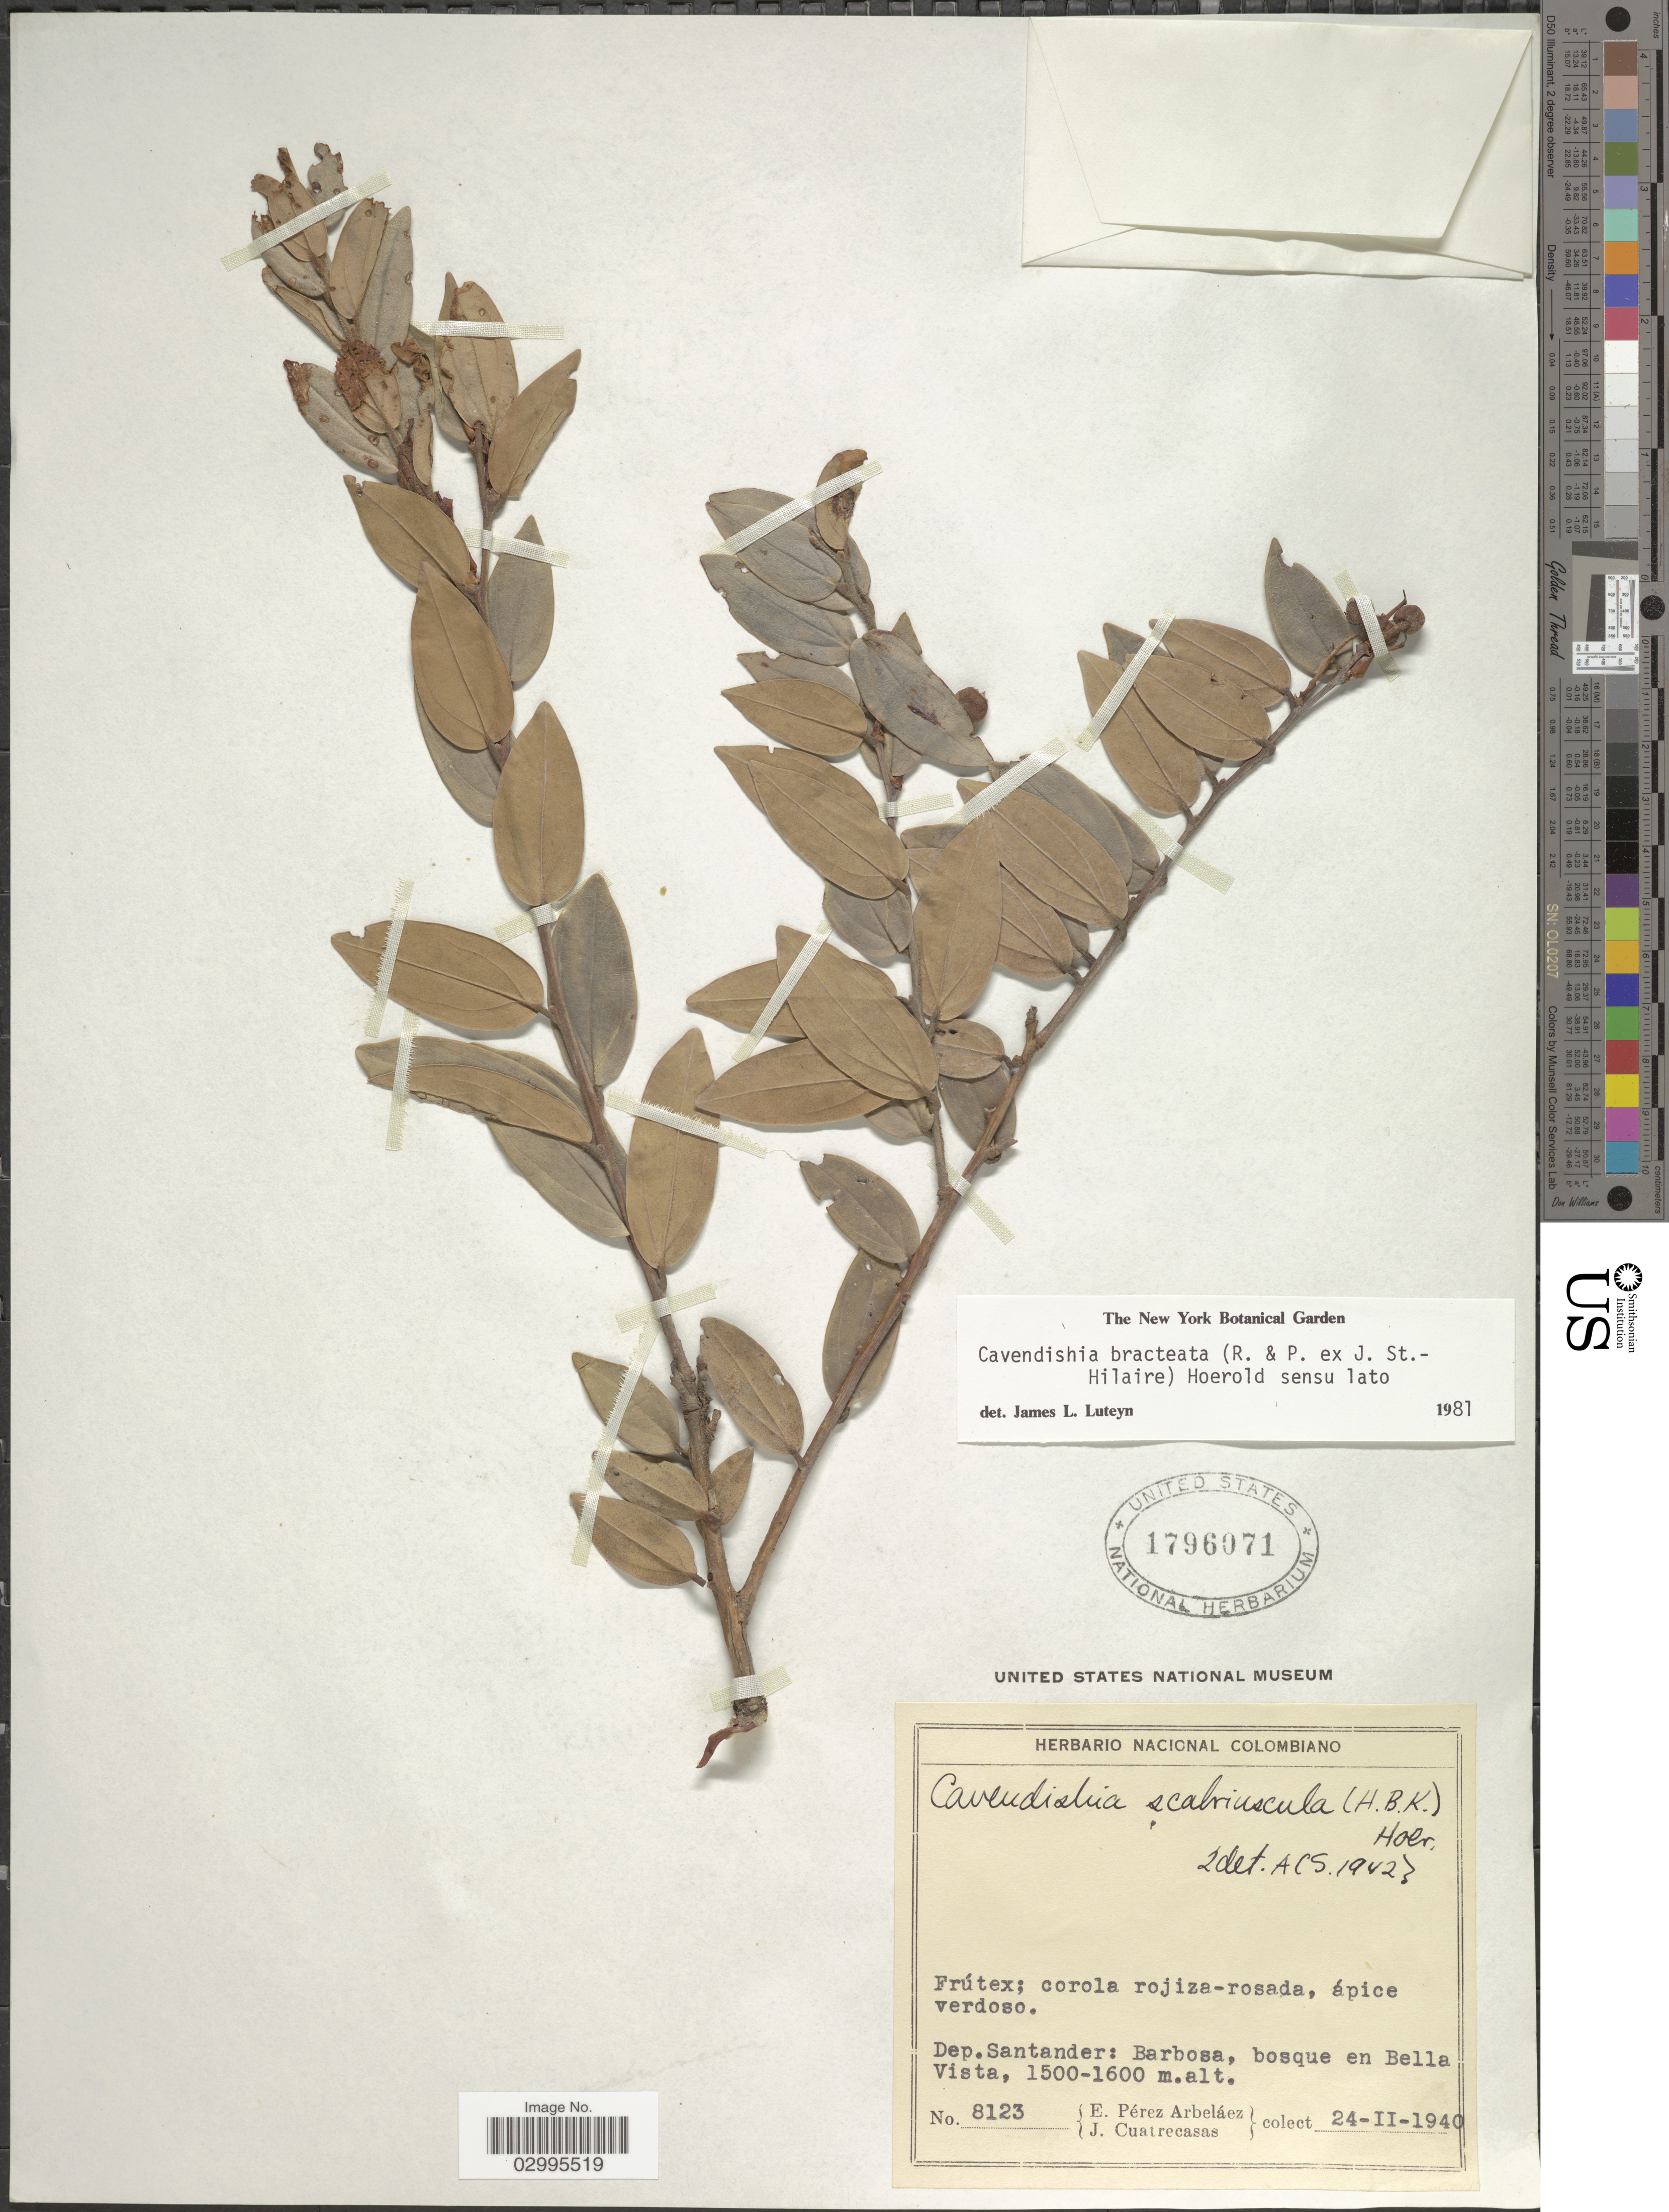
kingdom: Plantae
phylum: Tracheophyta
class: Magnoliopsida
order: Ericales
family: Ericaceae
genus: Cavendishia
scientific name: Cavendishia bracteata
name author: (Ruiz & Pav. ex J. St.-Hil.) Hoerold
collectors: E. Pérez Arbeláez & J. Cuatrecasas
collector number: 8123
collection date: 1940-02-24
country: Colombia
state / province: Santander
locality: Dep. Santander: Barbosa, bosque en Bella Vista.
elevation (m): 1500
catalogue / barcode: US 1796071